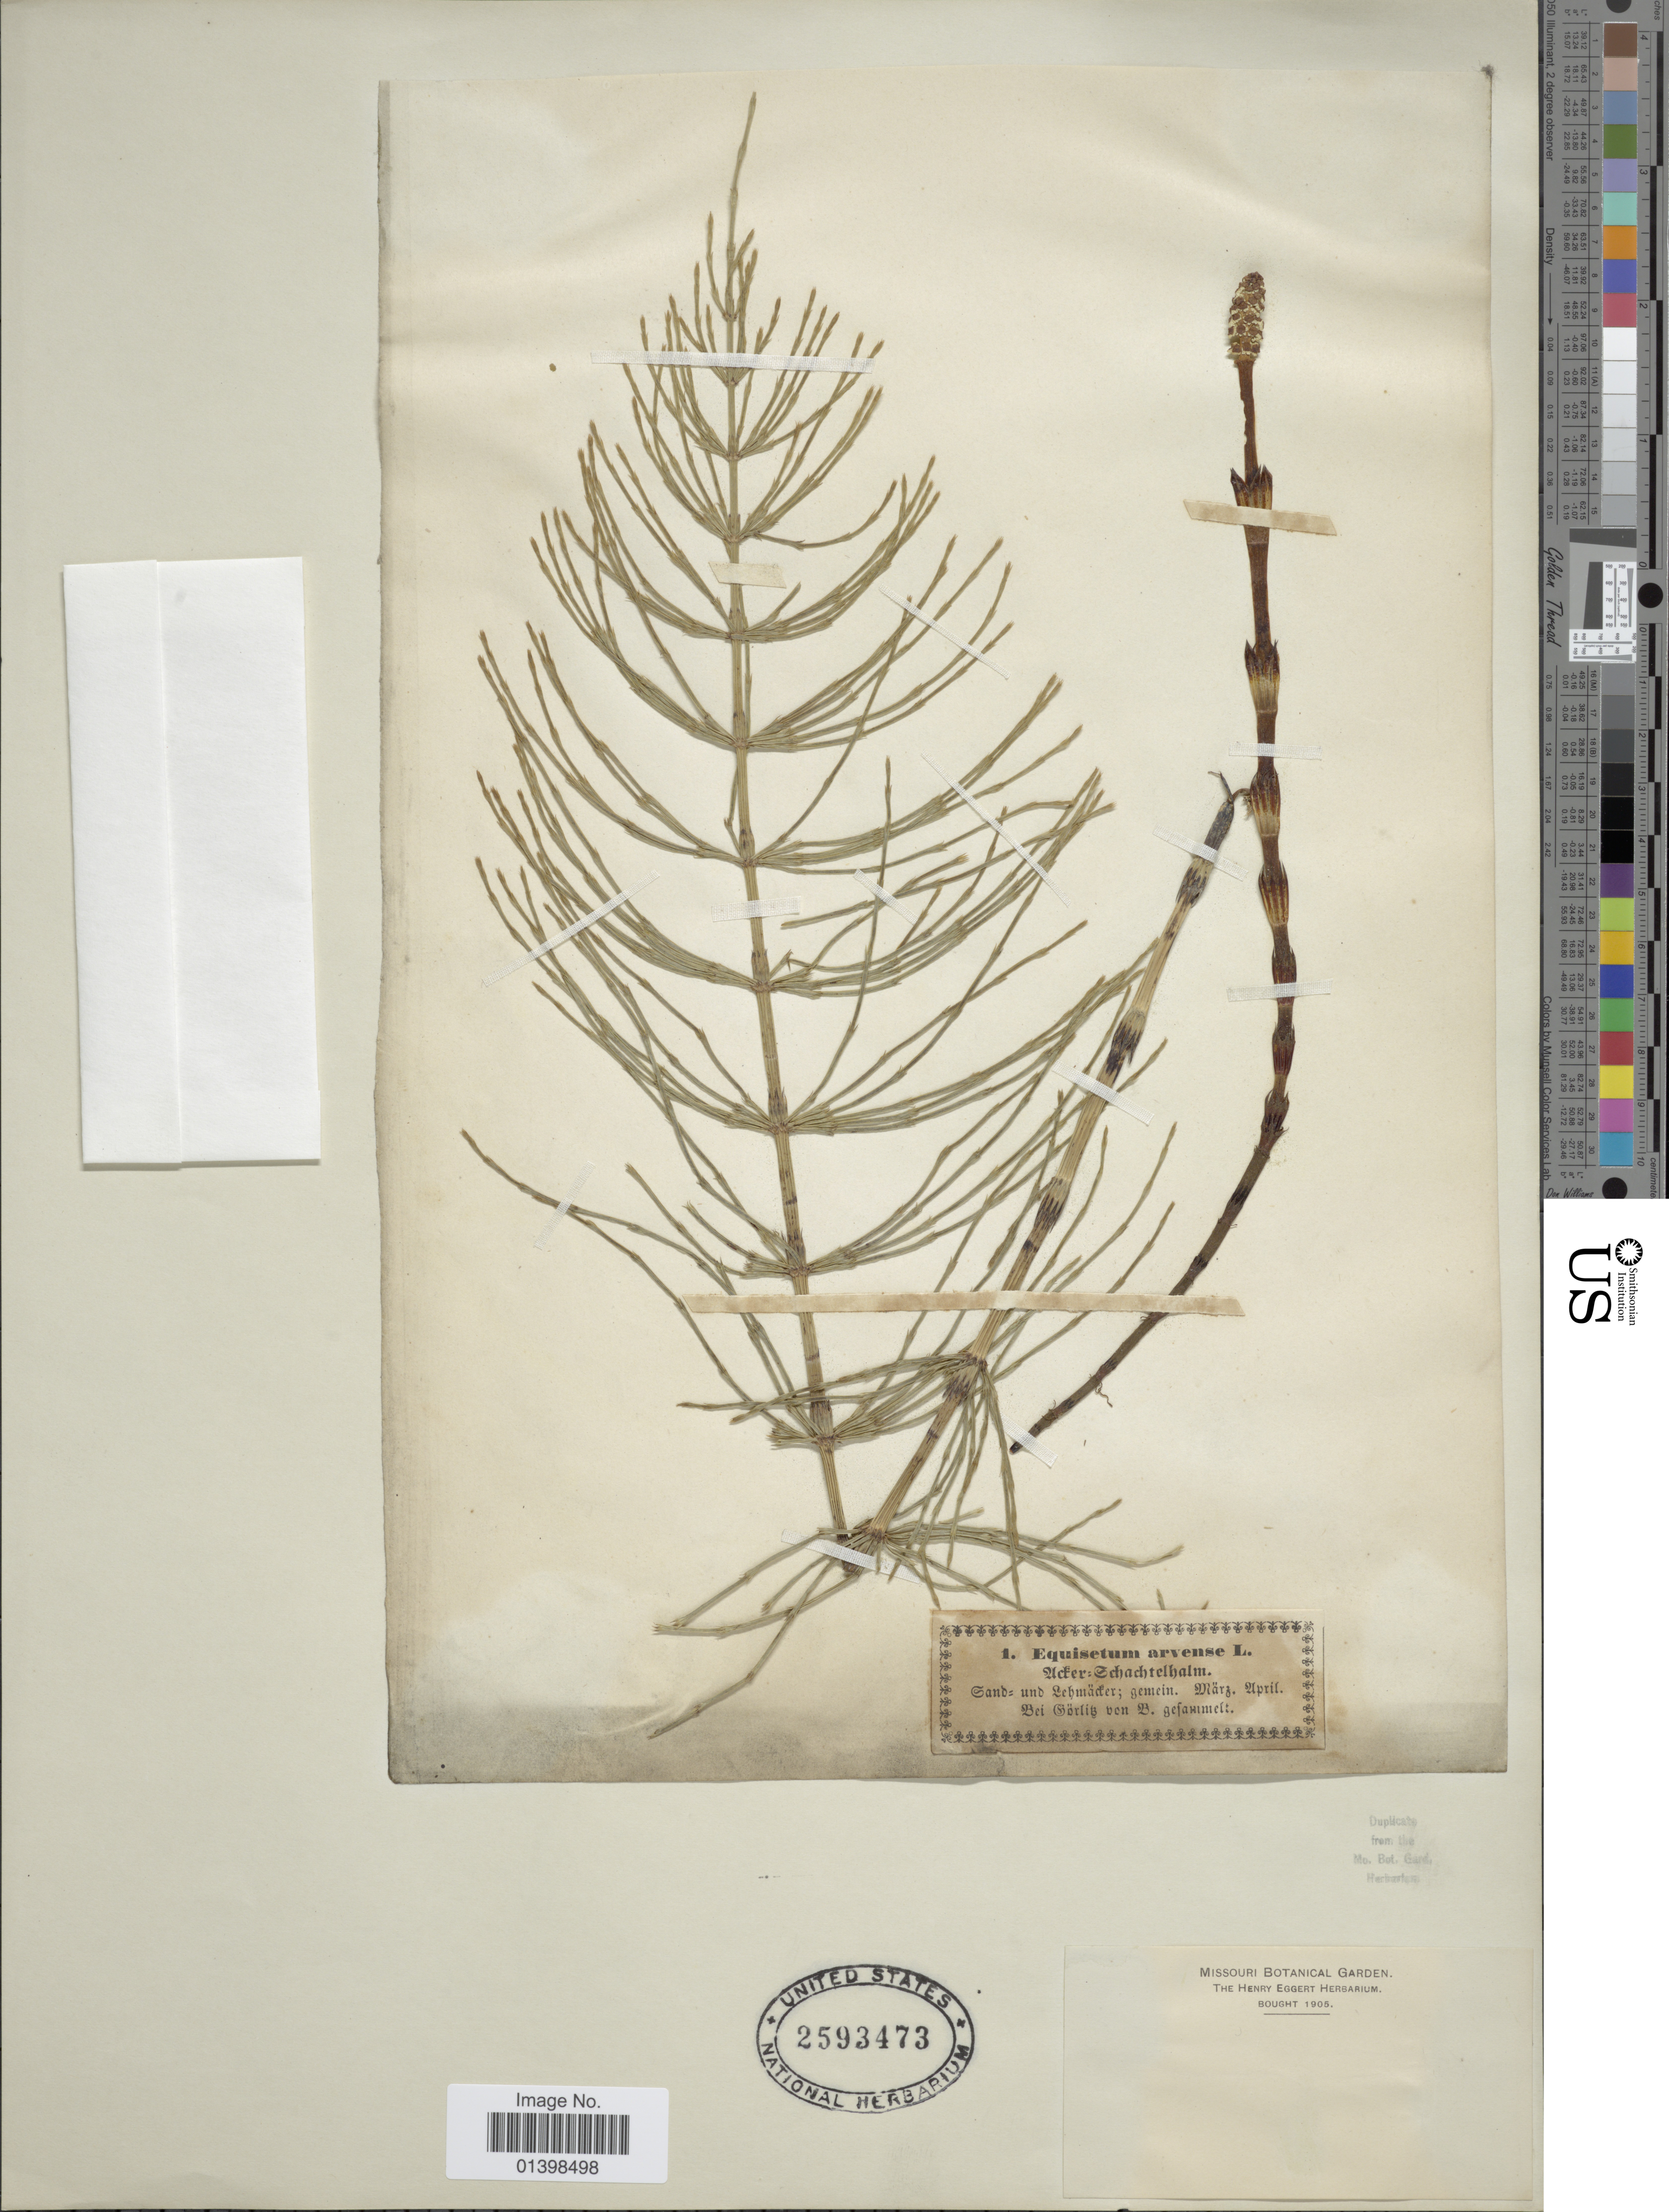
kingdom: Plantae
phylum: Tracheophyta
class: Polypodiopsida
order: Equisetales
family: Equisetaceae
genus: Equisetum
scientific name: Equisetum arvense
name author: L.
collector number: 1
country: Germany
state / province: Sachsen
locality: Bei Görlitz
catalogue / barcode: US 2593473